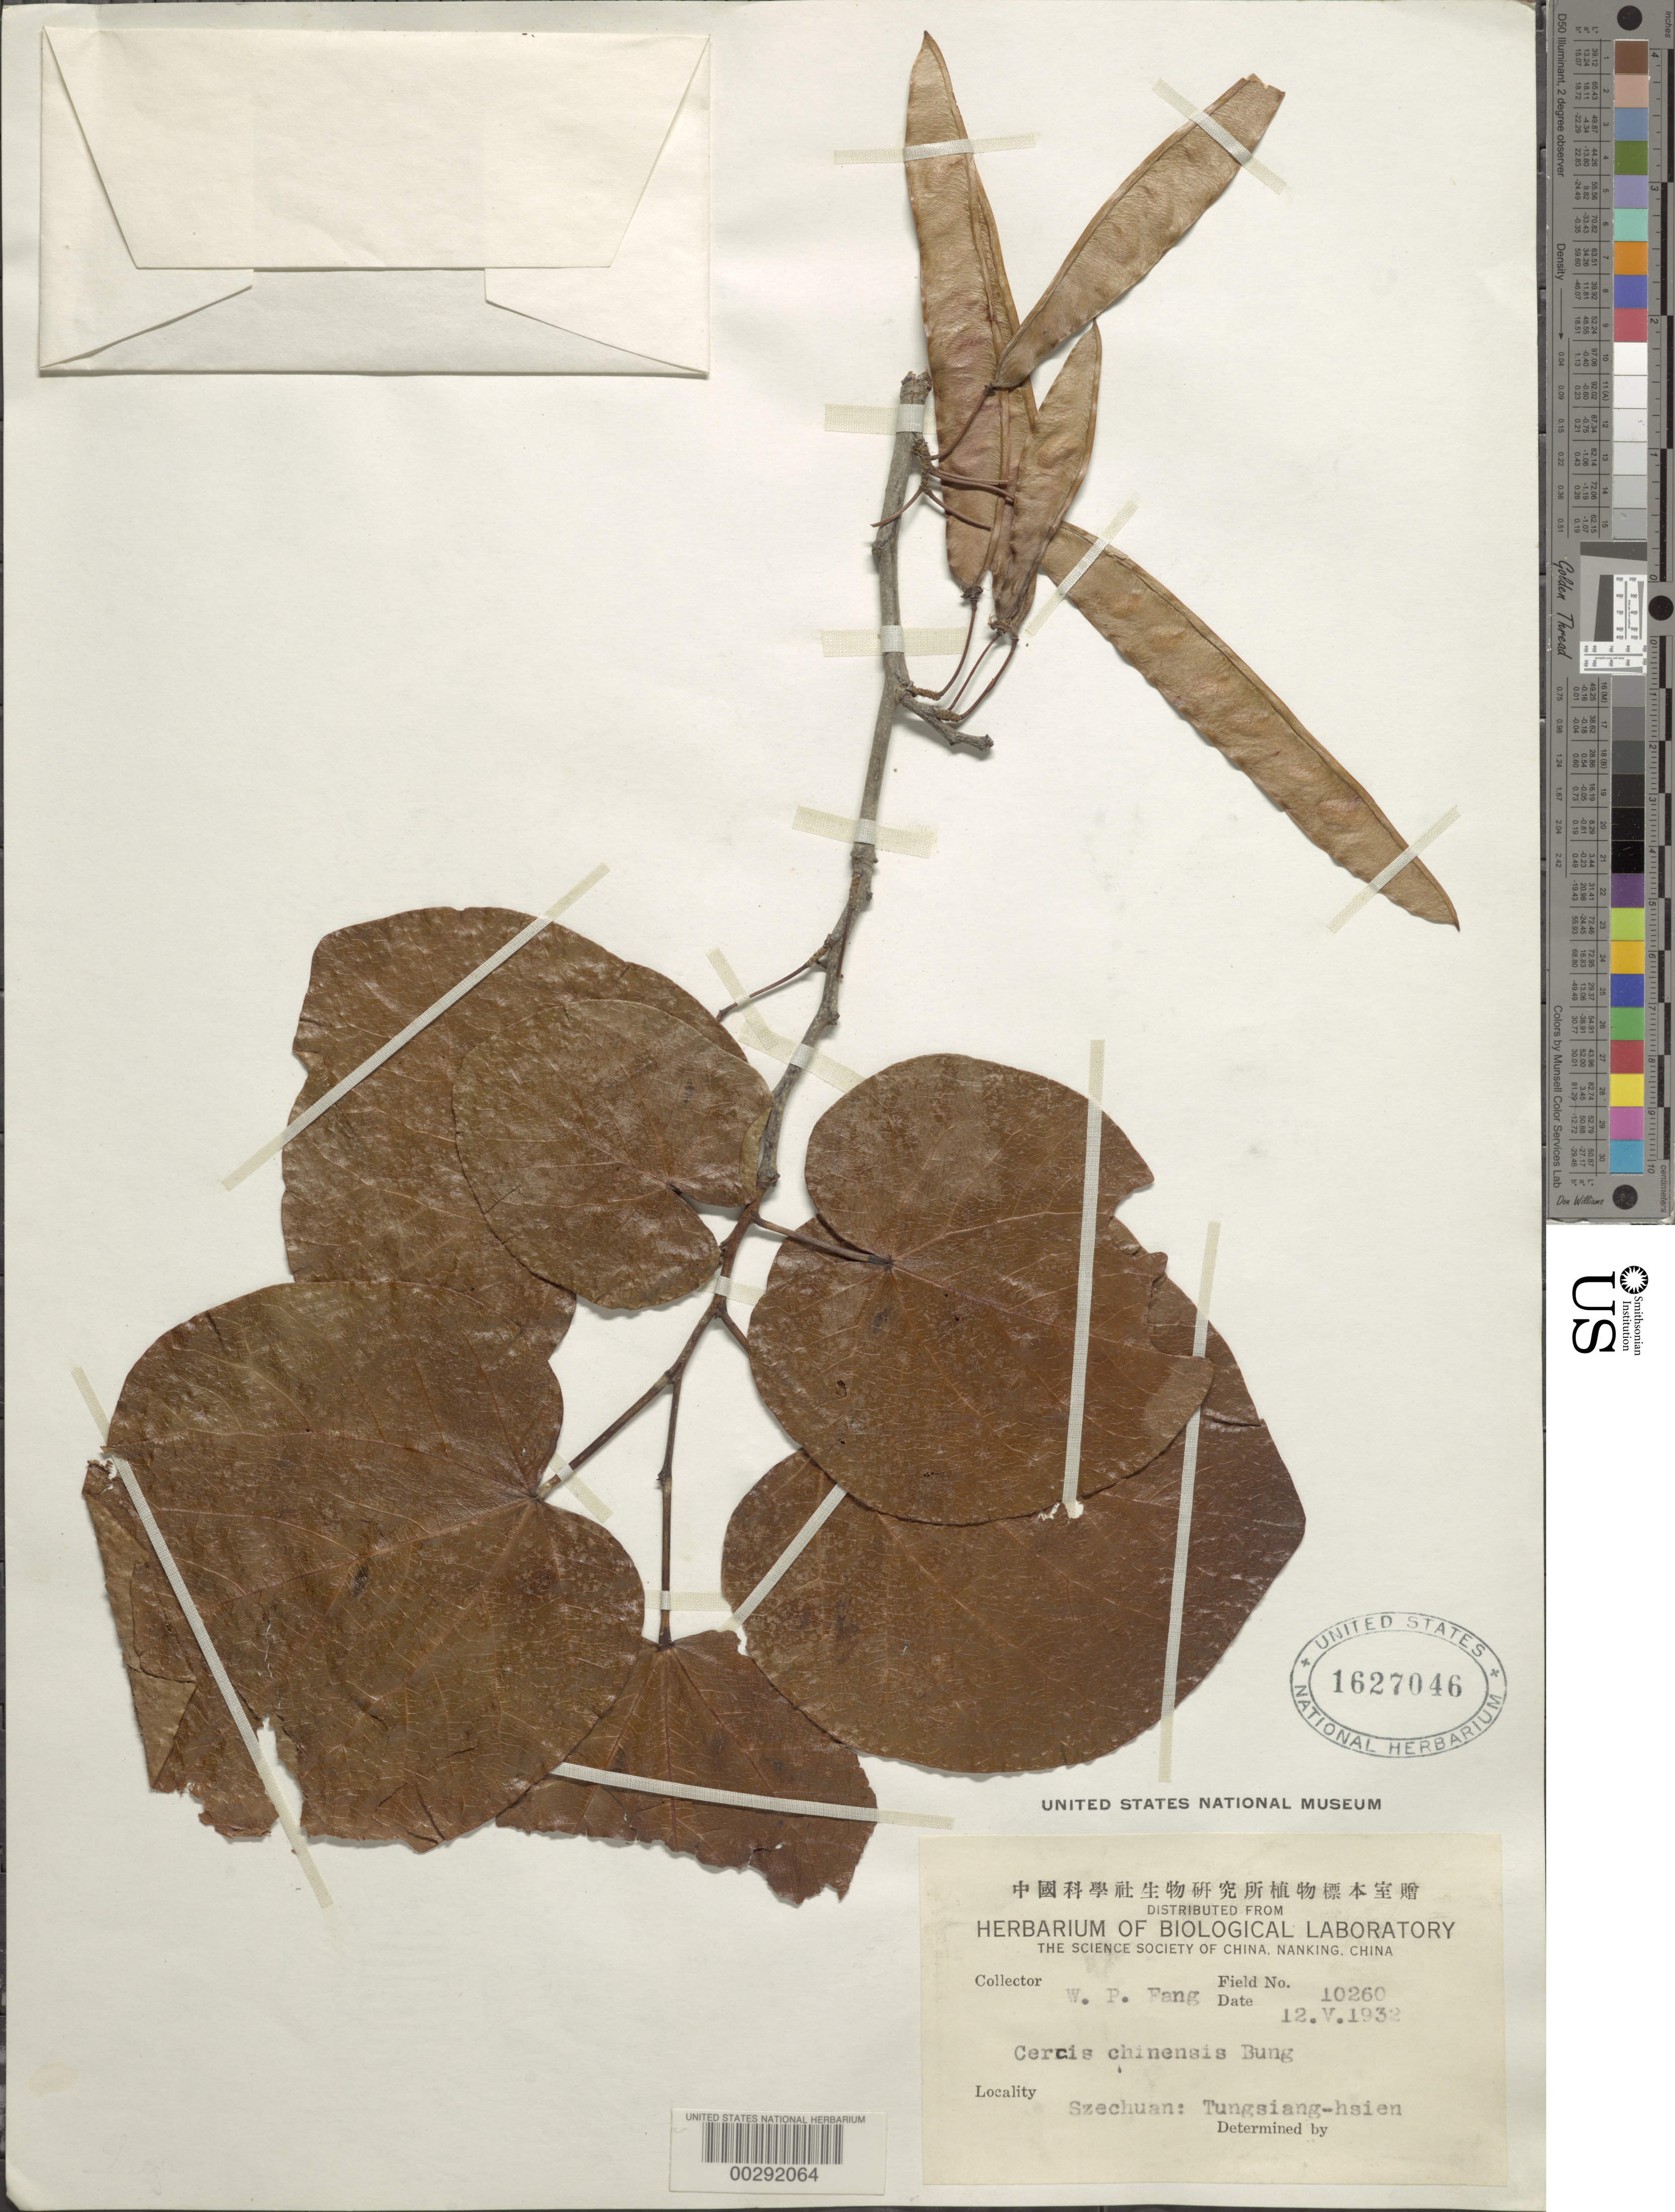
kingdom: Plantae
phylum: Tracheophyta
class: Magnoliopsida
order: Fabales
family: Fabaceae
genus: Cercis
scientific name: Cercis chinensis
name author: Bunge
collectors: W. P. Fang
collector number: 10260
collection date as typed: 12 May 1932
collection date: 1932-05-12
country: China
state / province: Sichuan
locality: Tungsiang-hsien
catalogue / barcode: US 1627046